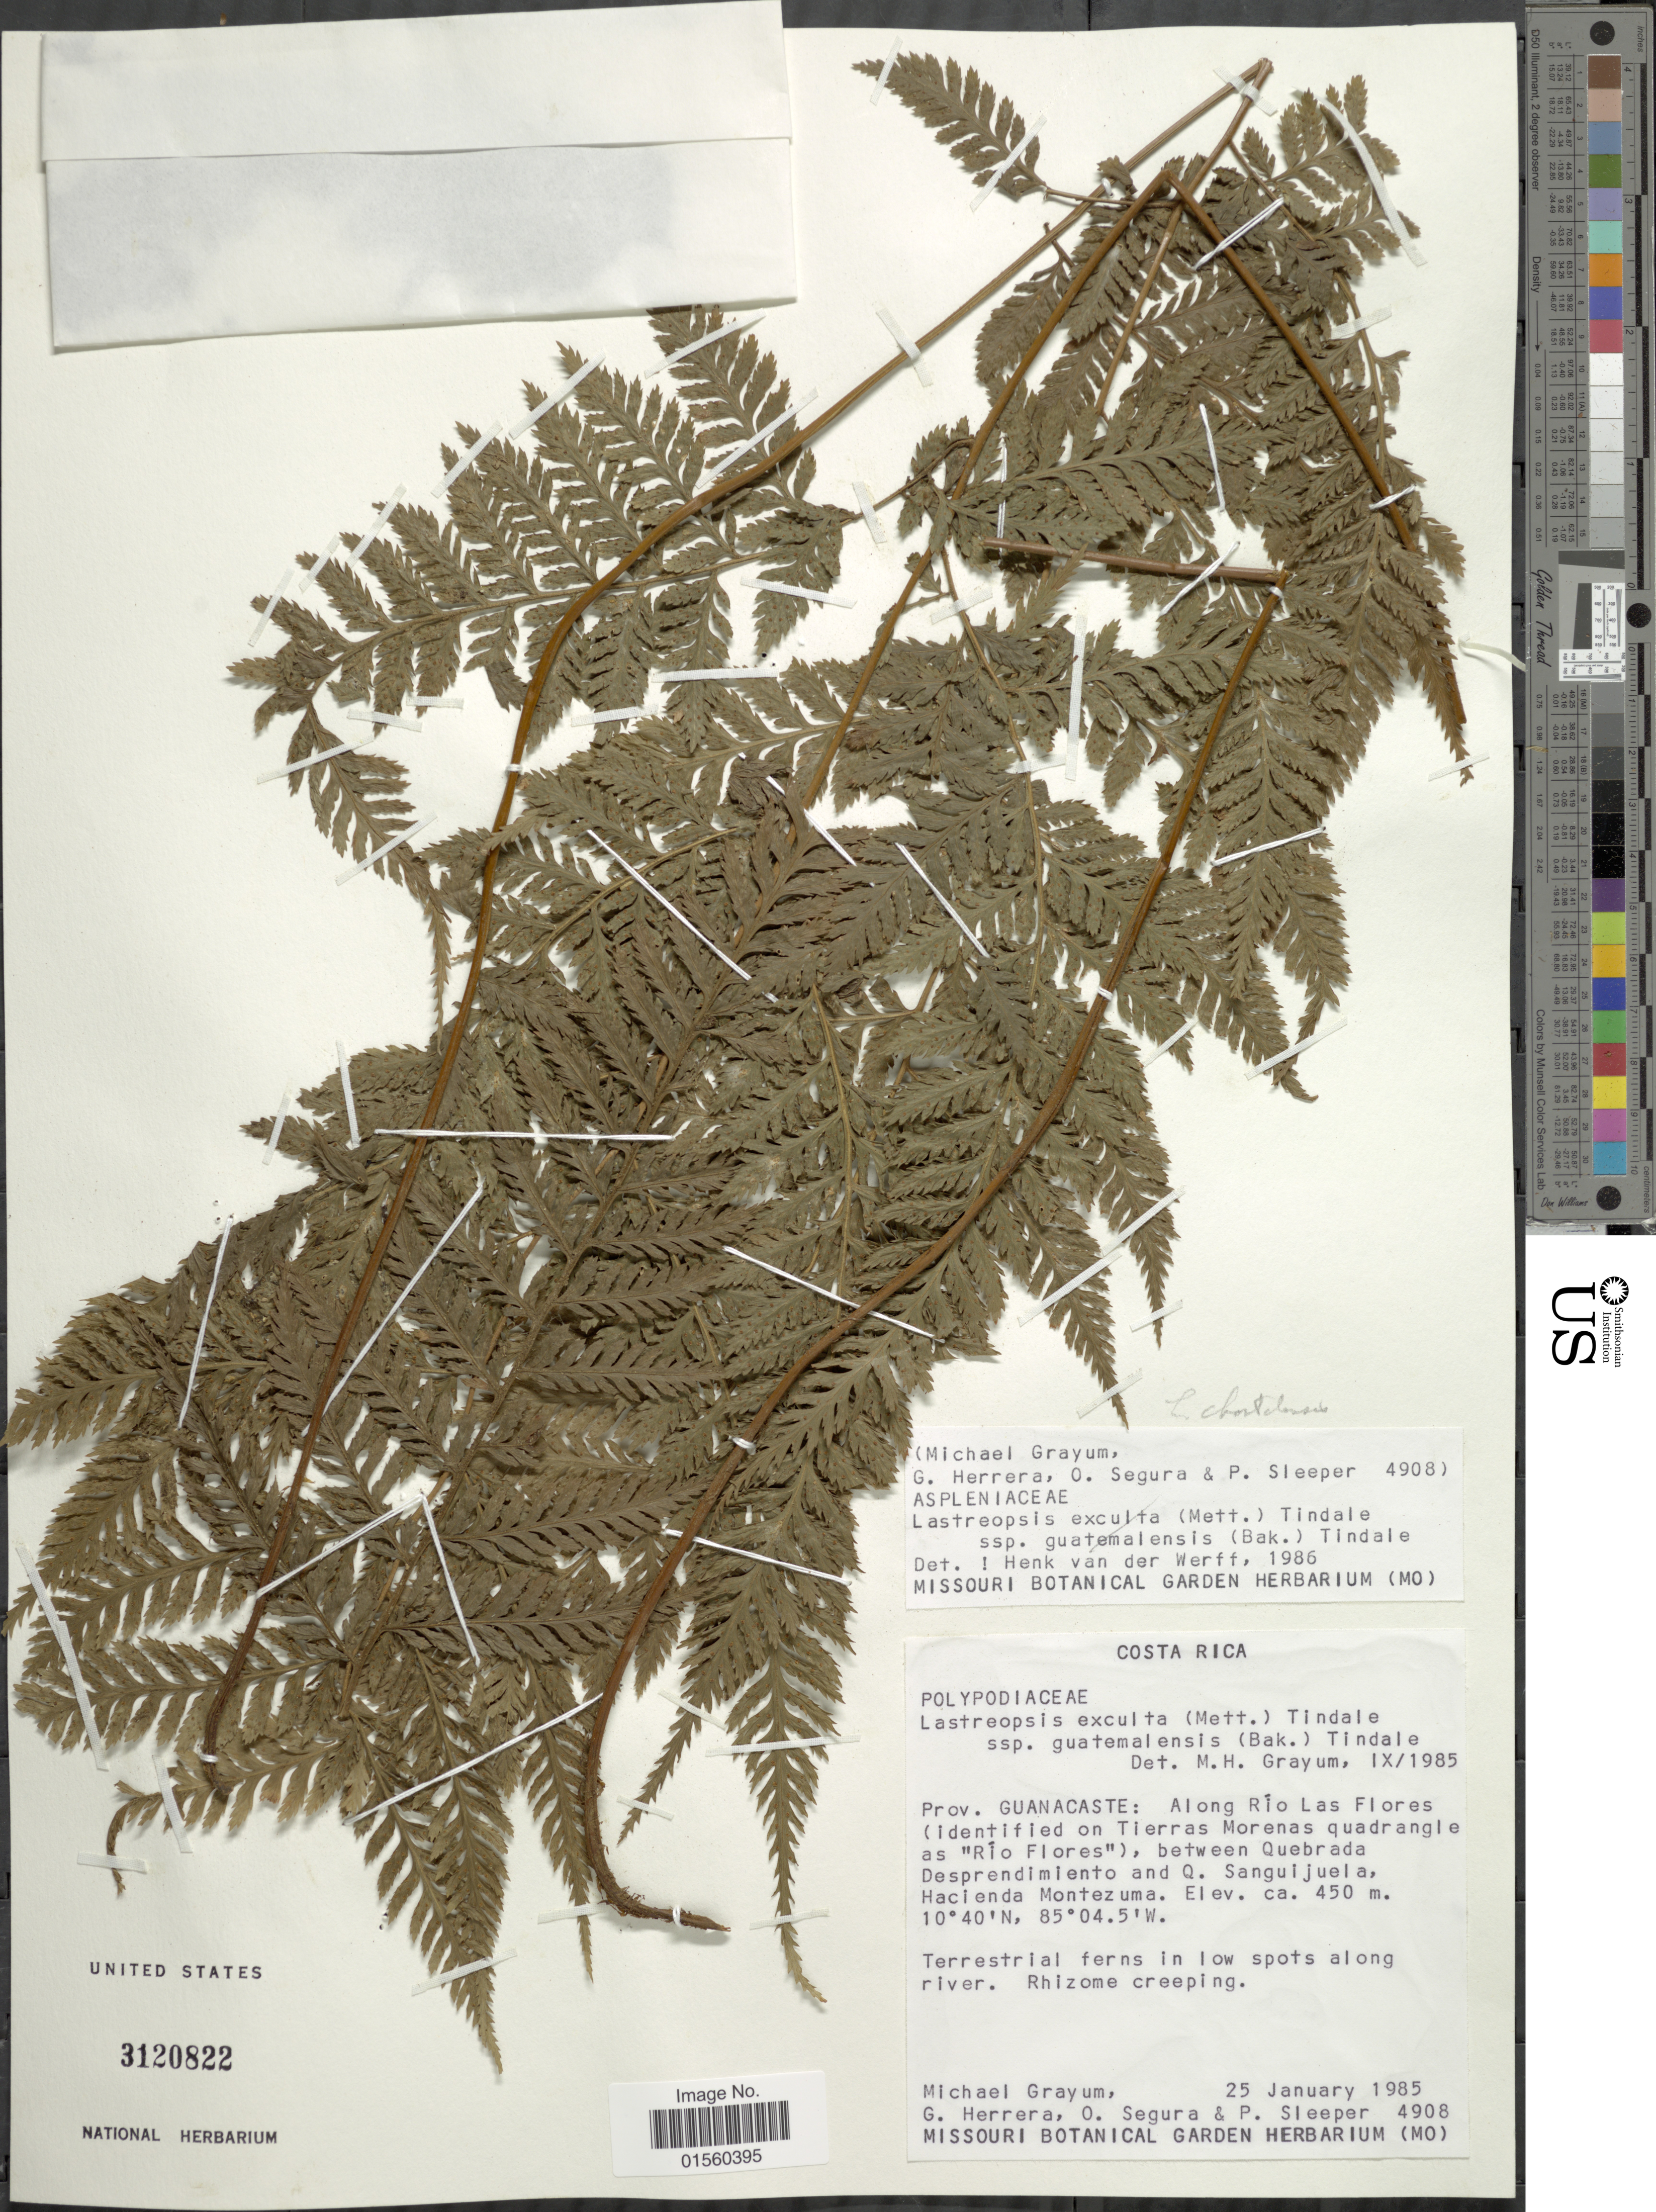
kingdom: Plantae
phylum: Tracheophyta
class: Polypodiopsida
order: Polypodiales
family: Dryopteridaceae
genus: Parapolystichum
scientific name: Parapolystichum excultum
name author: (Mett.) Labiak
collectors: M. H. Grayum, G. Herrera, O. Segura & P. Sleeper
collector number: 4908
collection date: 1985-01-25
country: Costa Rica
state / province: Guanacaste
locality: Prov. Guanacaste: along Rio Las Flores (identified on Tierras Morenas quadrangle as Rio Flores), between Quebrada Desprendimiento and Q. Sanguijuela, Hacienda Montezuma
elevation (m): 450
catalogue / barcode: US 3120822